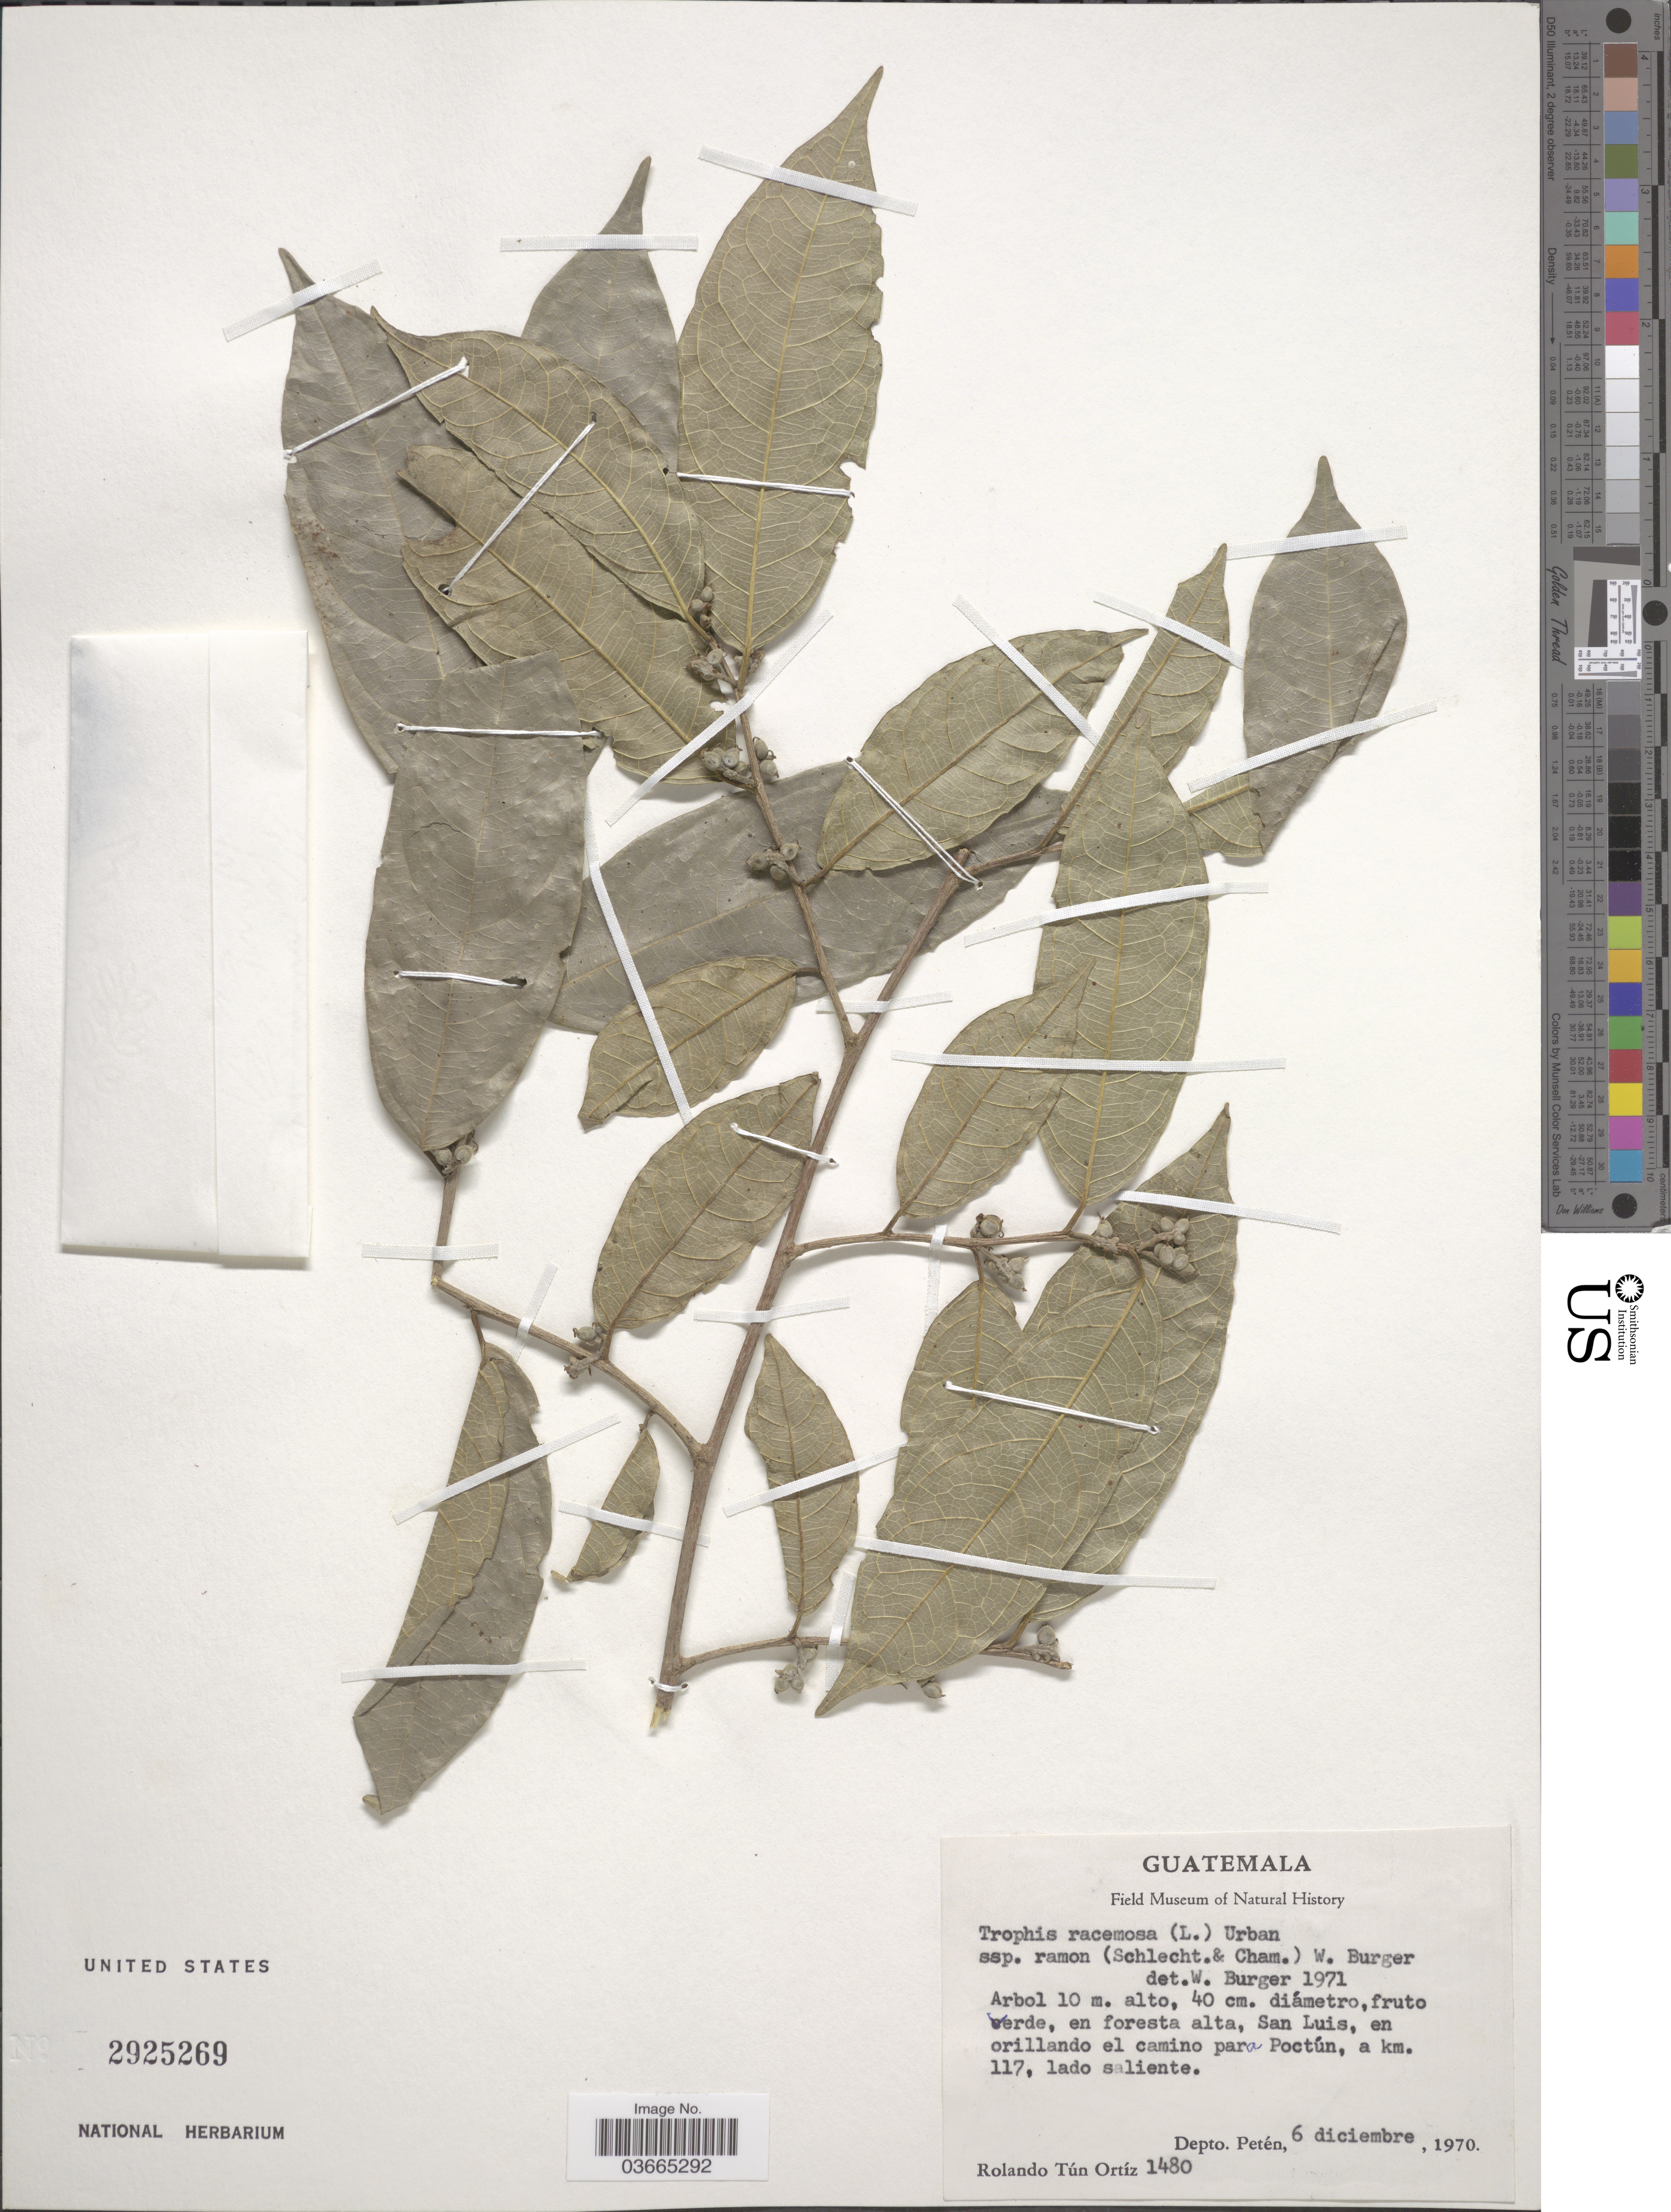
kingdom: Plantae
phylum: Tracheophyta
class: Magnoliopsida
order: Rosales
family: Moraceae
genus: Trophis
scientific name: Trophis racemosa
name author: (L.) Urb.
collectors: R. T. Ortíz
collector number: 1480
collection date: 1970-12-06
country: Guatemala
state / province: El Peten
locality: San Luis, en orillando el camino para Poctún, a Km. 117, lado saliente. Depto. Petén.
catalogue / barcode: US 2925269